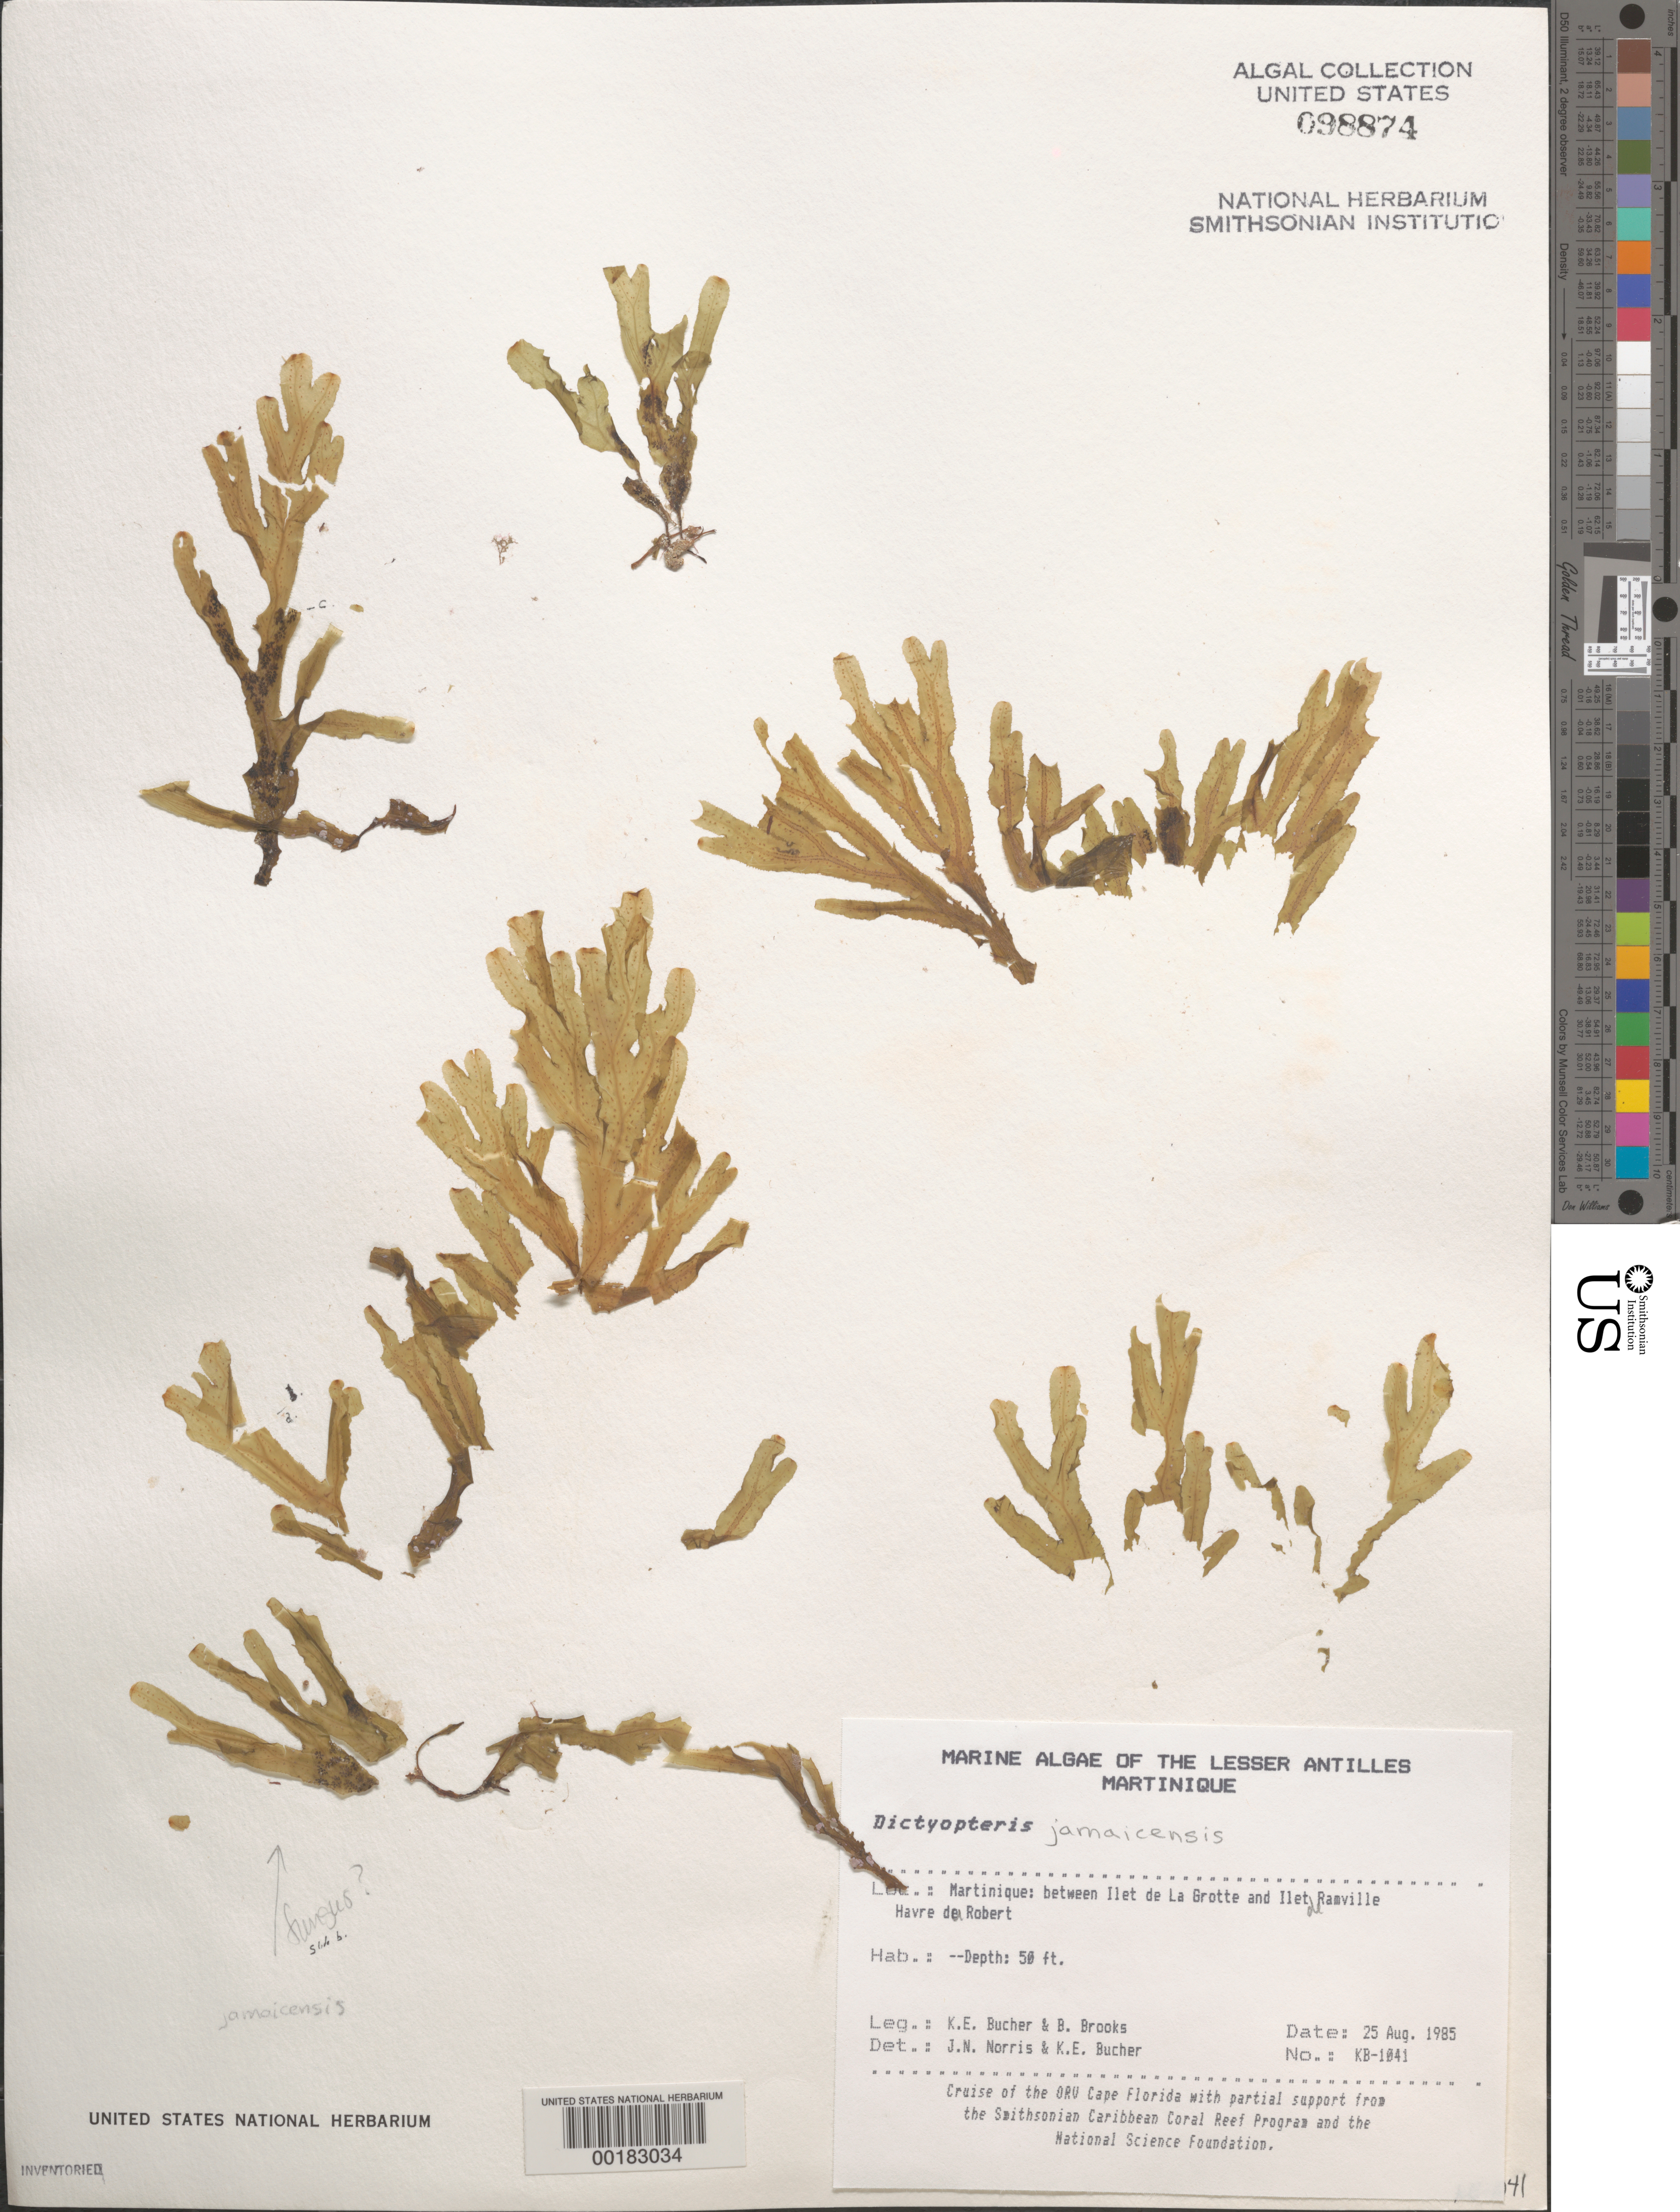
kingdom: Chromista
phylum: Ochrophyta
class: Phaeophyceae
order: Dictyotales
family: Dictyotaceae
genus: Dictyopteris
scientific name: Dictyopteris jamaicensis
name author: W.R. Taylor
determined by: Norris, J. N.; Bucher, K. E.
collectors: K. E. Bucher & B. Brooks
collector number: Kb-1041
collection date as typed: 25 Aug 1985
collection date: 1985-08-25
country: Martinique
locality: Between Ilet de la Grotte and Ilet de Ramville, Havre du Robert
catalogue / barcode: US 98874